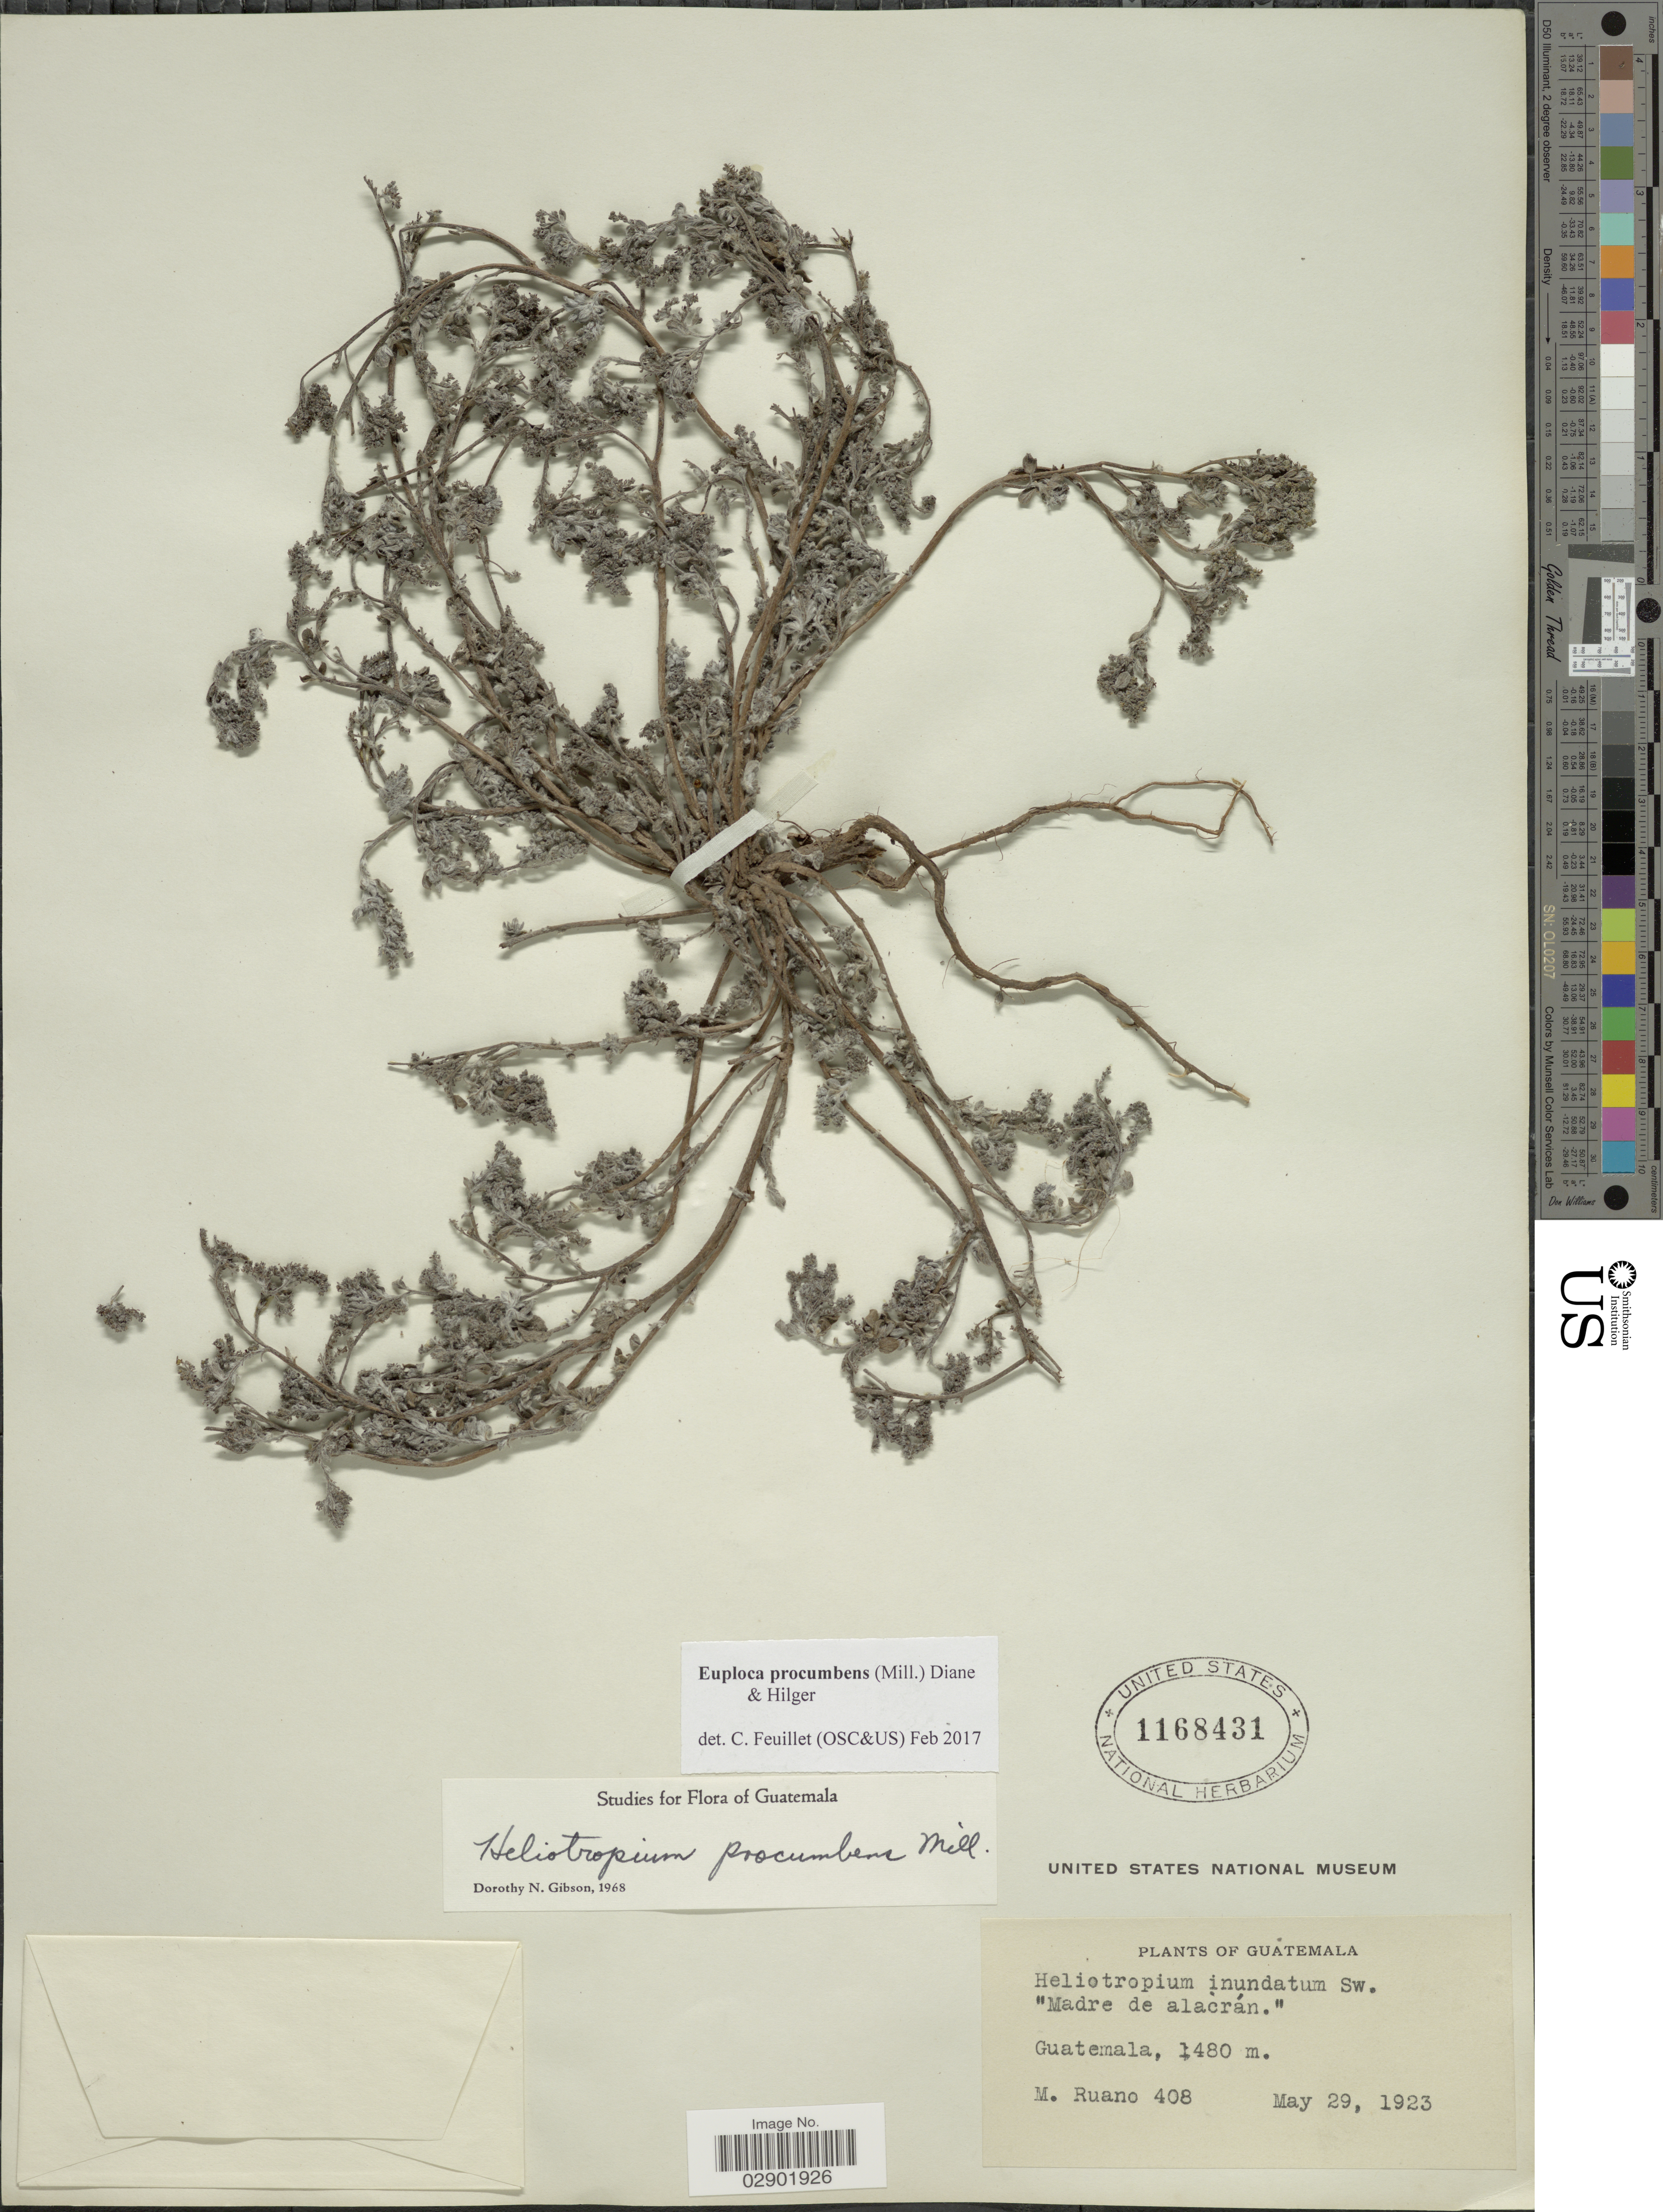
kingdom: Plantae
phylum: Tracheophyta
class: Magnoliopsida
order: Boraginales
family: Heliotropiaceae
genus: Euploca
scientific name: Euploca procumbens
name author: (Mill.) Diane & Hilger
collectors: M. Ruano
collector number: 408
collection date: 1923-05-29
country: Guatemala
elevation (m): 1480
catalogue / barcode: US 1168431